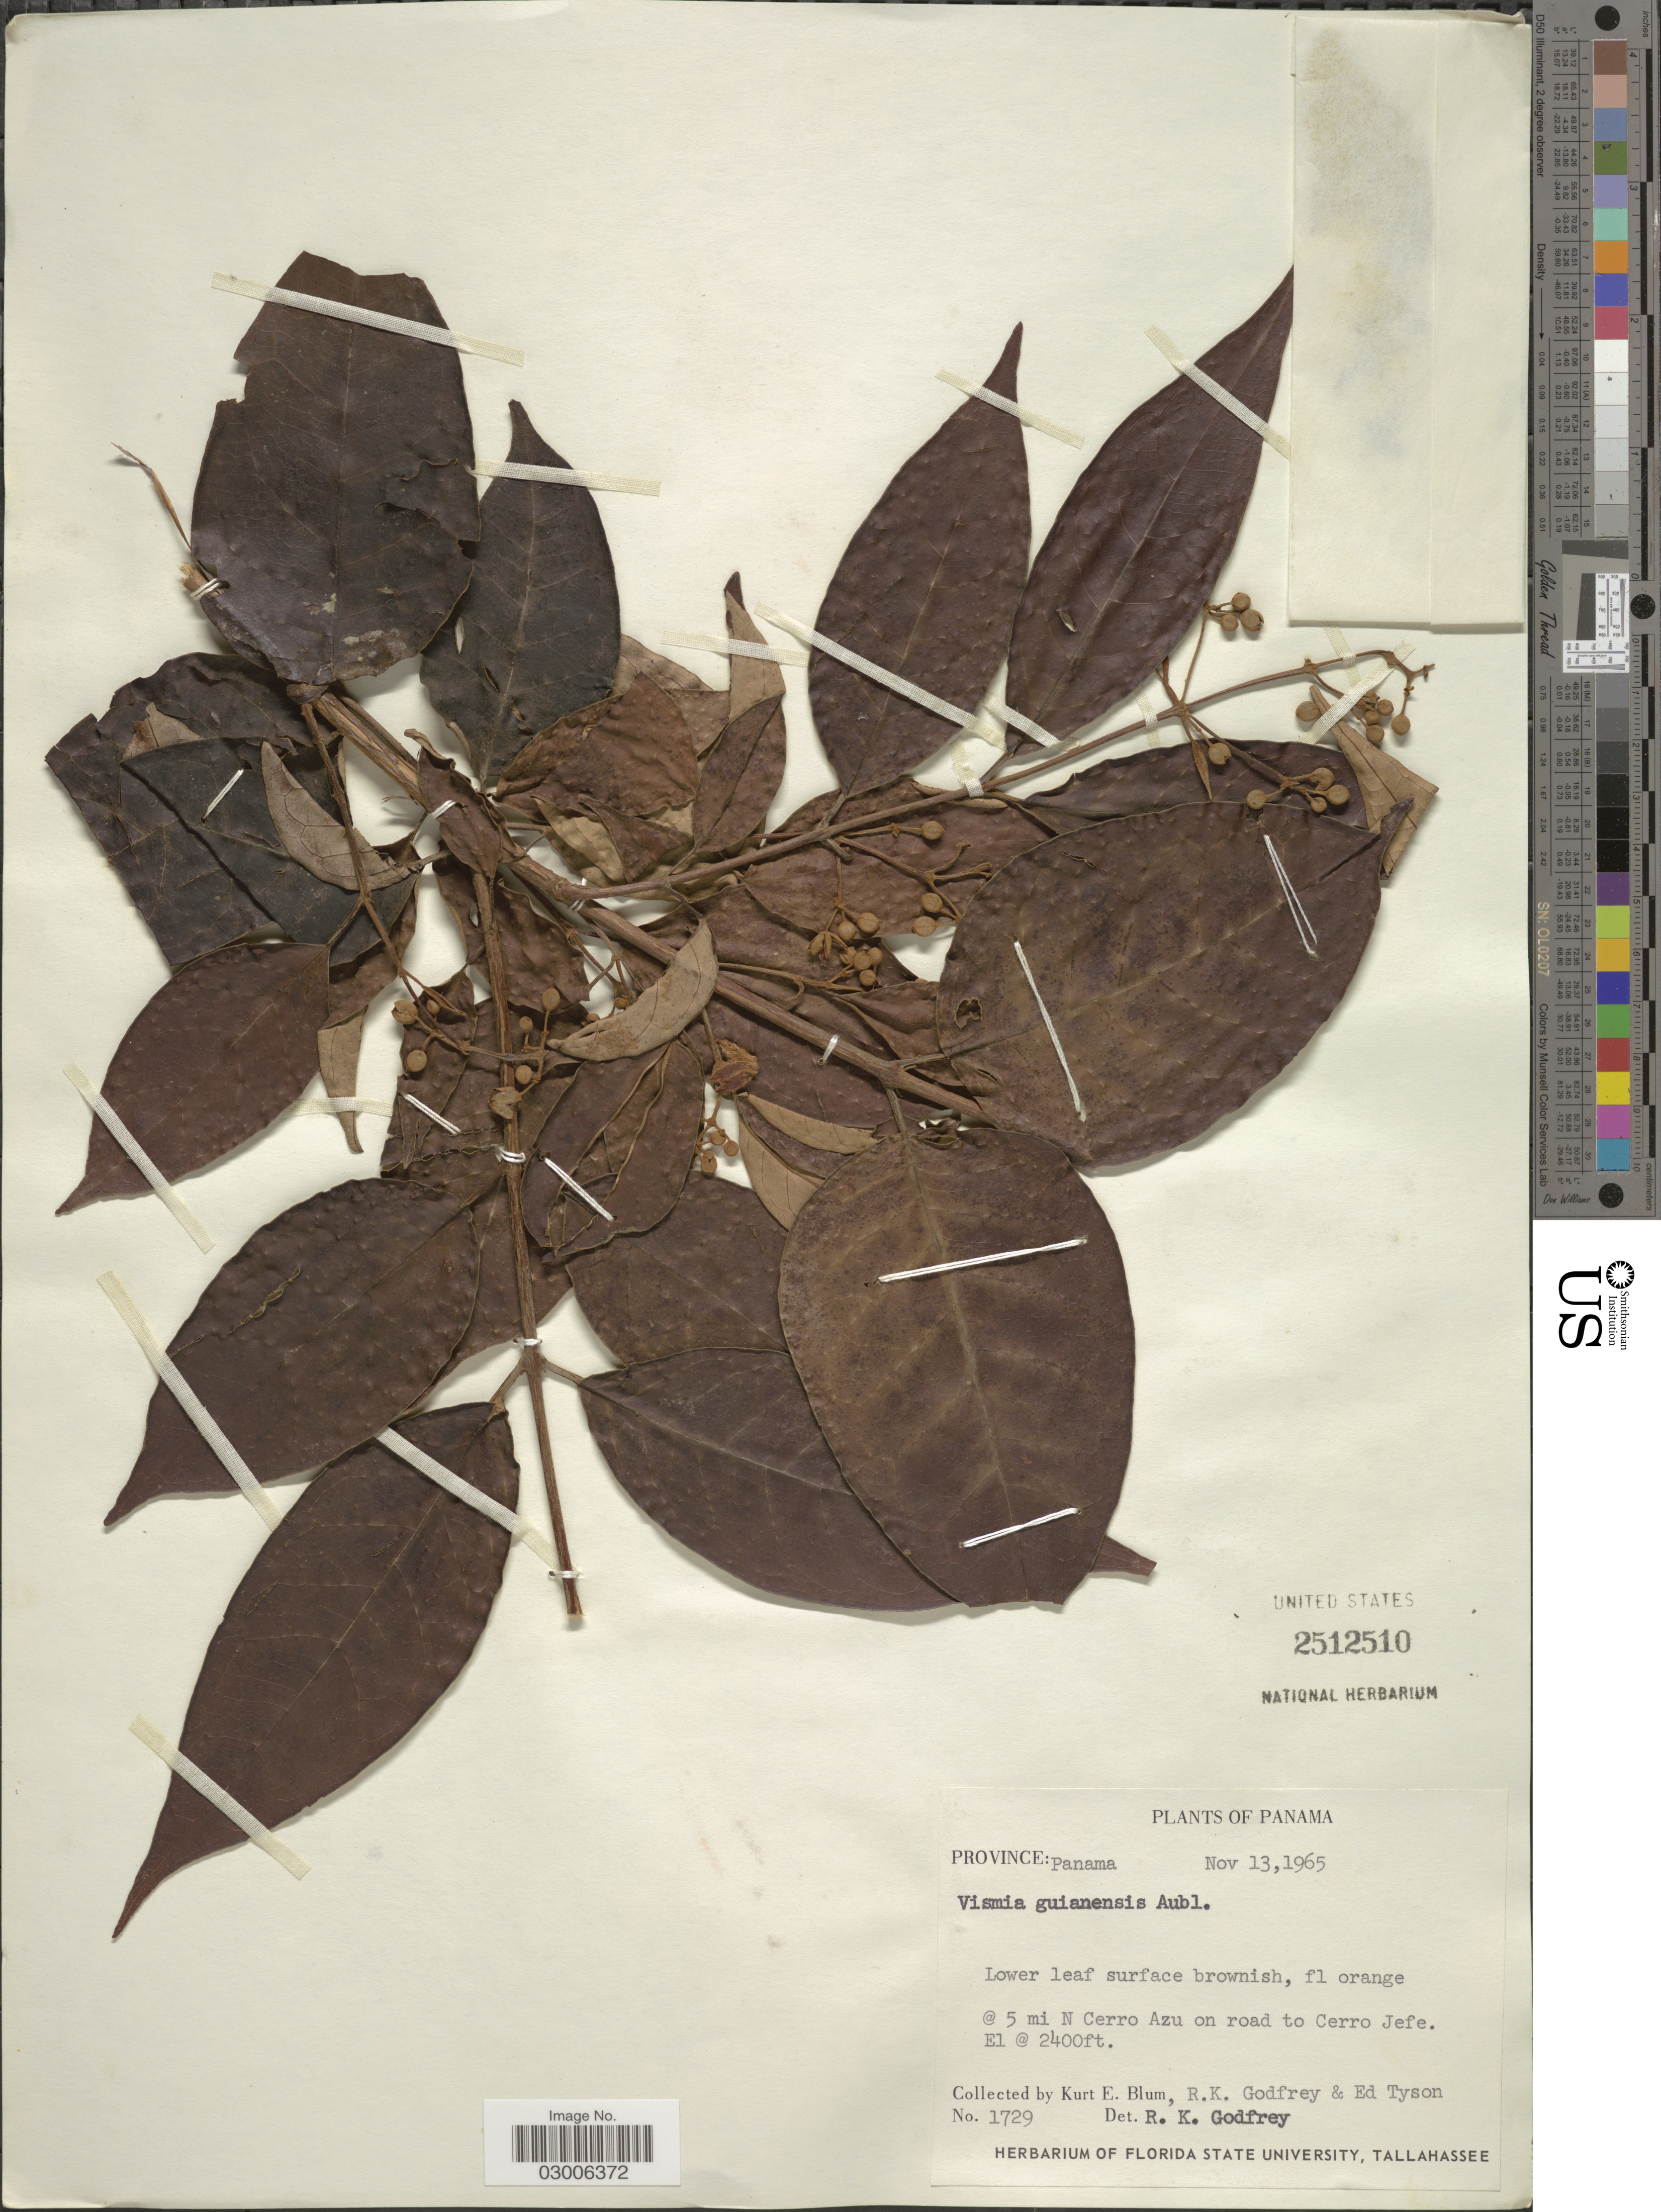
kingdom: Plantae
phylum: Tracheophyta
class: Magnoliopsida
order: Malpighiales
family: Hypericaceae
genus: Vismia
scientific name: Vismia sp.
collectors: K. E. Blum, R. K. Godfrey & E. L. Tyson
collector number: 1729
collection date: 1965-11-13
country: Panama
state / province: Panamá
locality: @ 5 mi N Cerro Azu on road to Cerro Jefe.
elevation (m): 732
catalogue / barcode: US 2512510